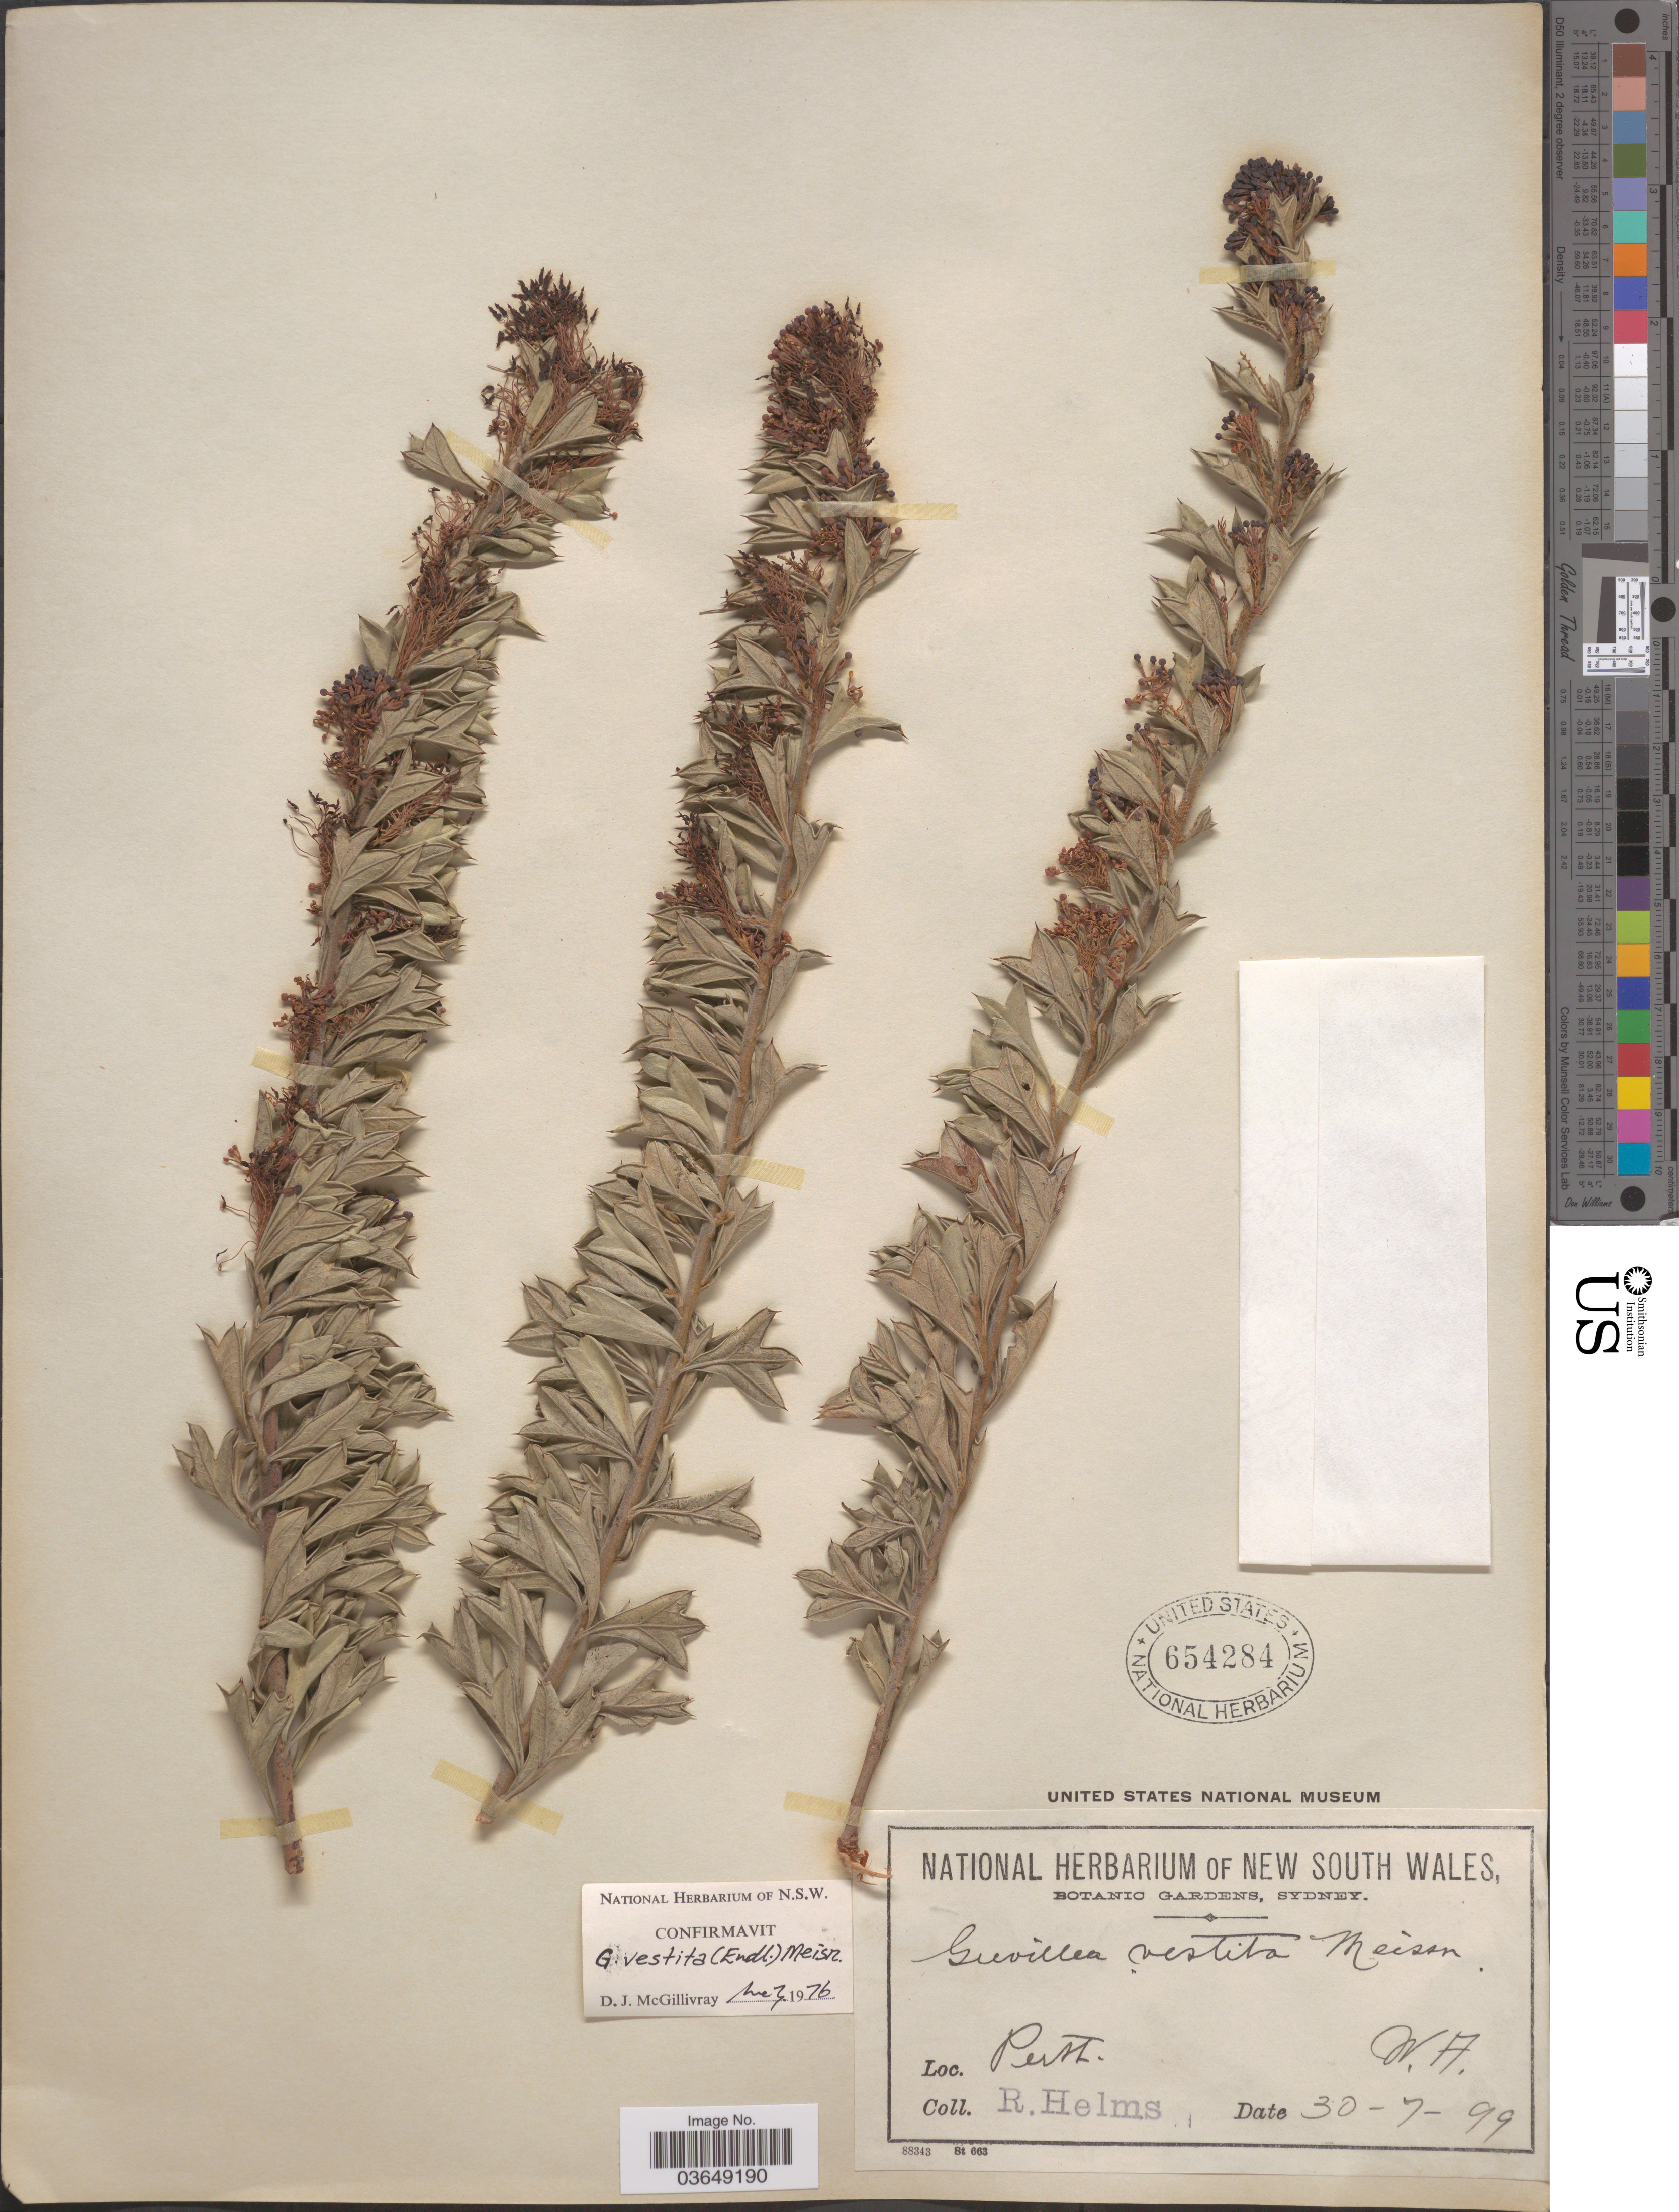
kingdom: Plantae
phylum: Tracheophyta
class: Magnoliopsida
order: Proteales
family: Proteaceae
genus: Grevillea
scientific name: Grevillea vestita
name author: (Endl.) Meisn.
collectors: R. Helms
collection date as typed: Transcribed d/m/y: 30/7/99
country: Australia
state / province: Western Australia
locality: Perth.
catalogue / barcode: US 654284